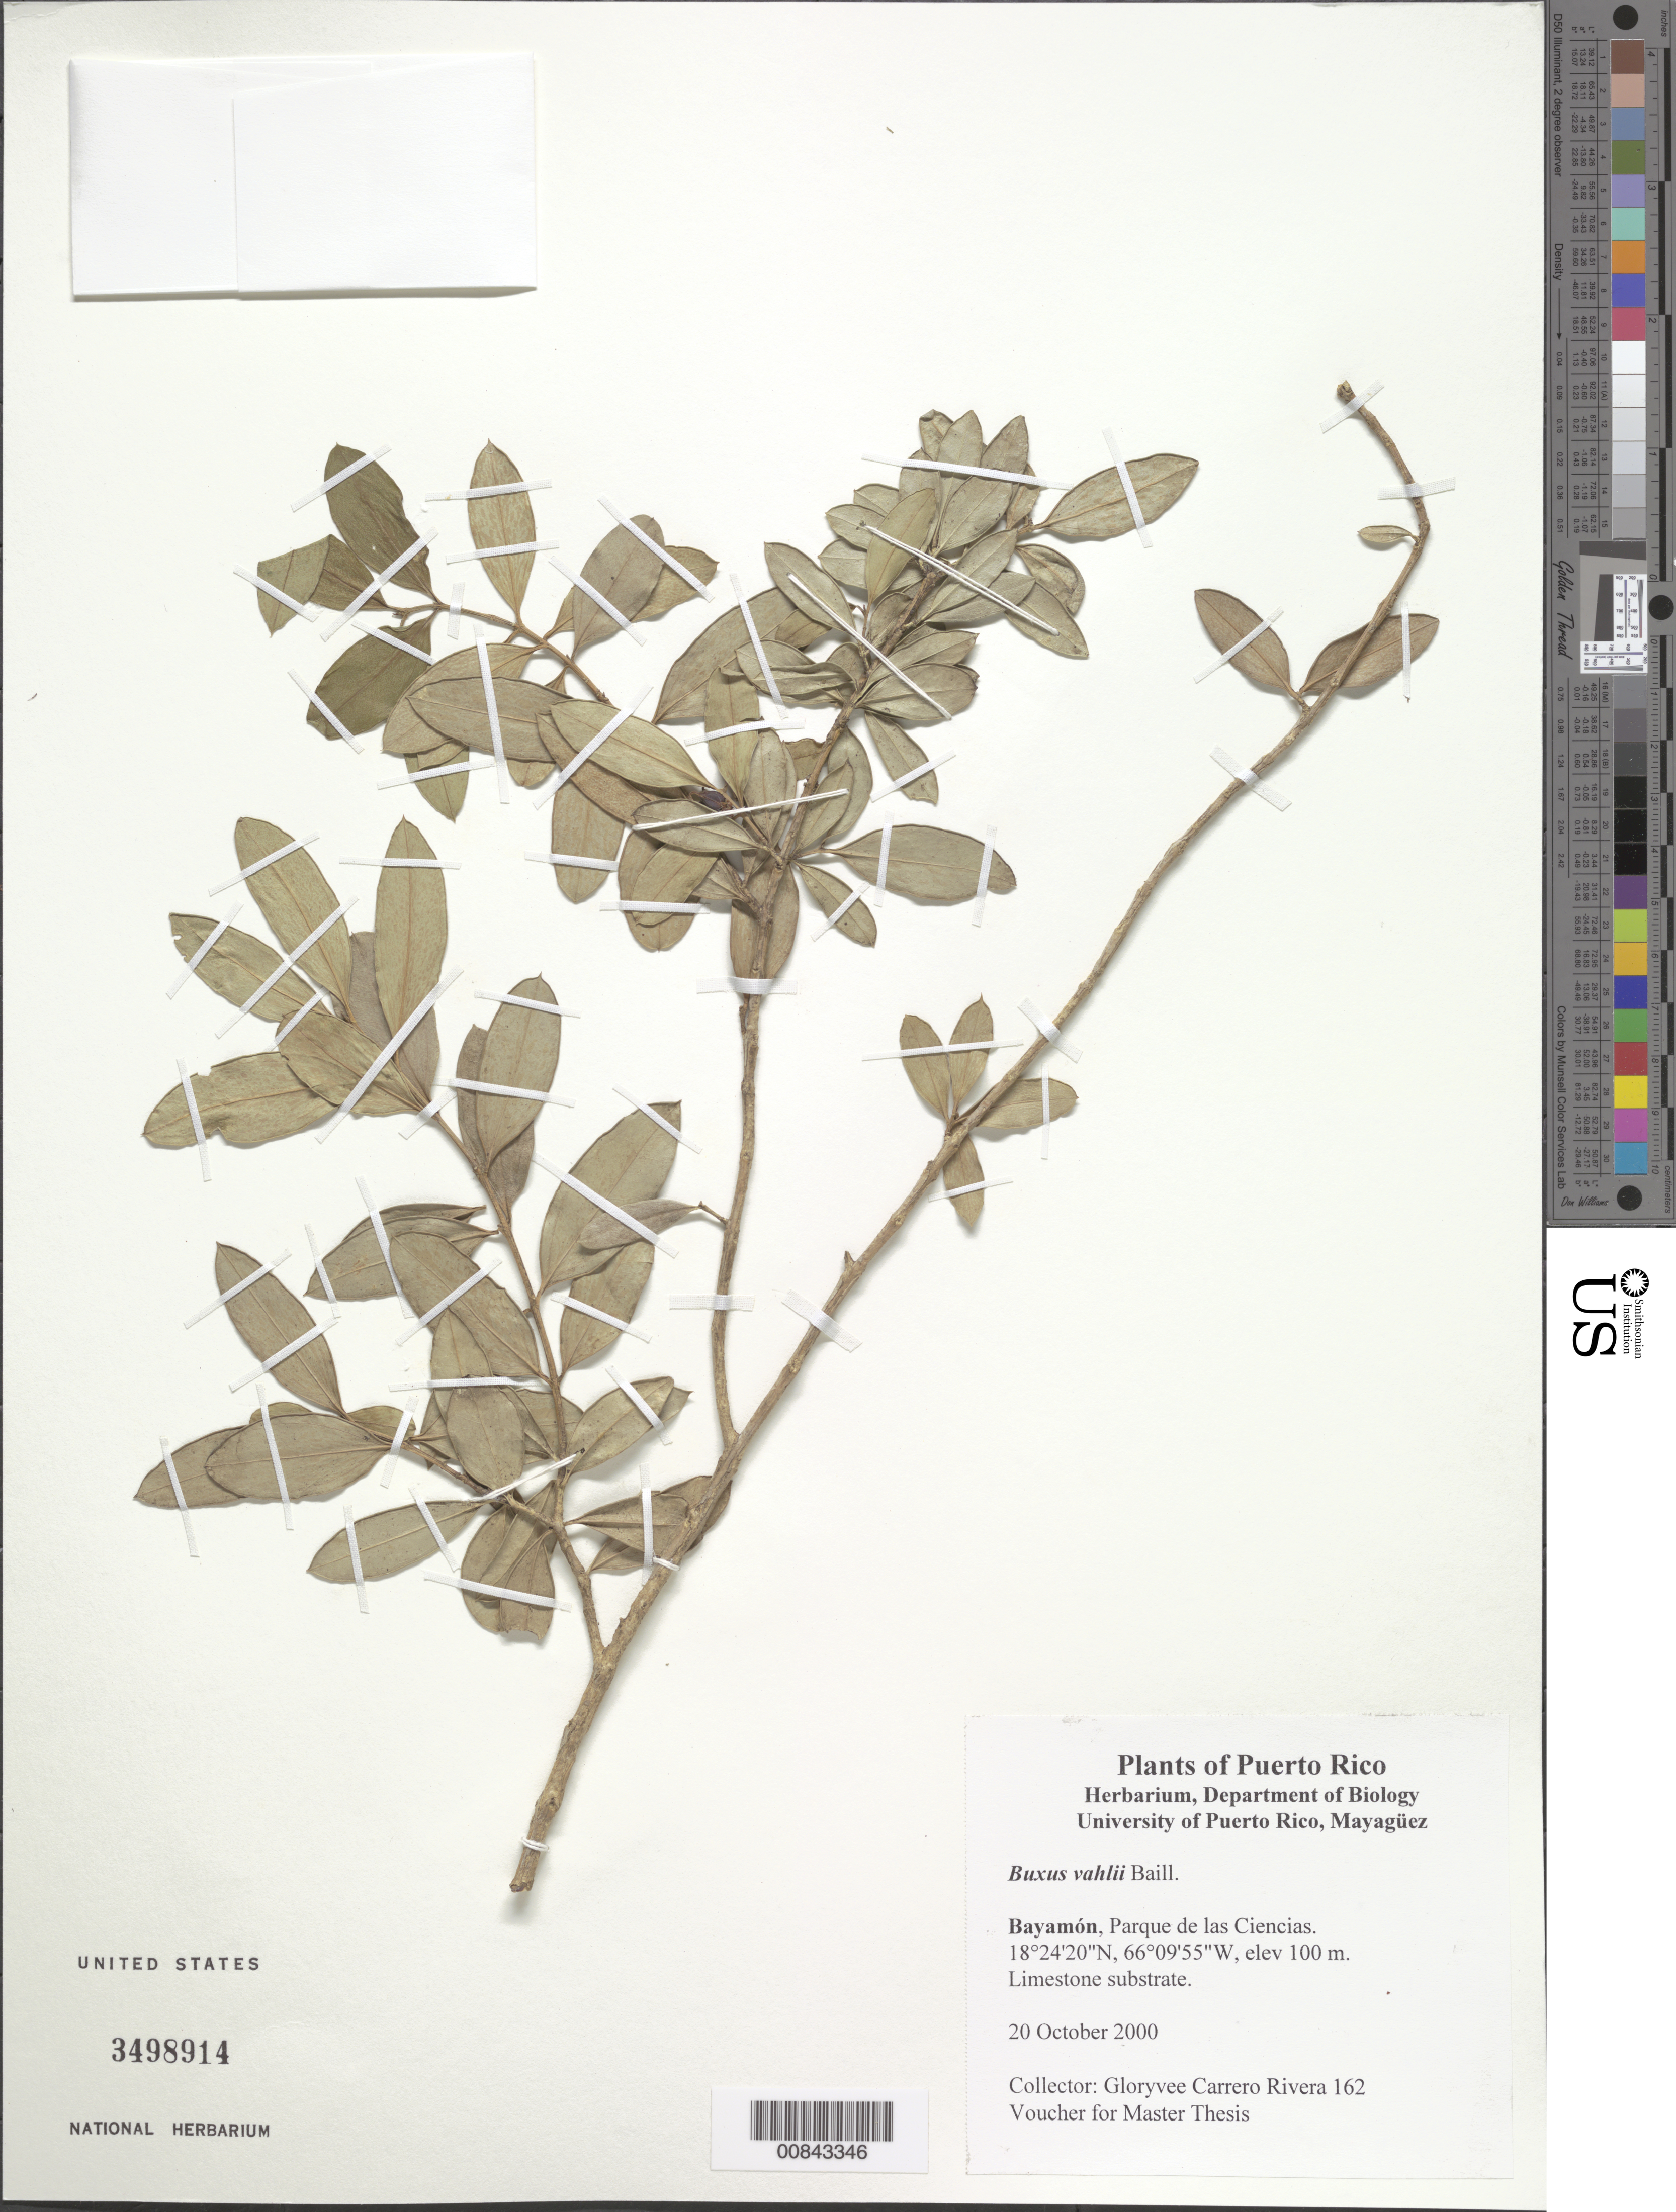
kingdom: Plantae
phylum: Tracheophyta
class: Magnoliopsida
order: Buxales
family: Buxaceae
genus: Buxus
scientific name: Buxus vahlii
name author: Baill.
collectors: G. Rivera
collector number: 162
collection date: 2000-10-20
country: Puerto Rico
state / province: Bayamón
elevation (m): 100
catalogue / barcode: US 3498914